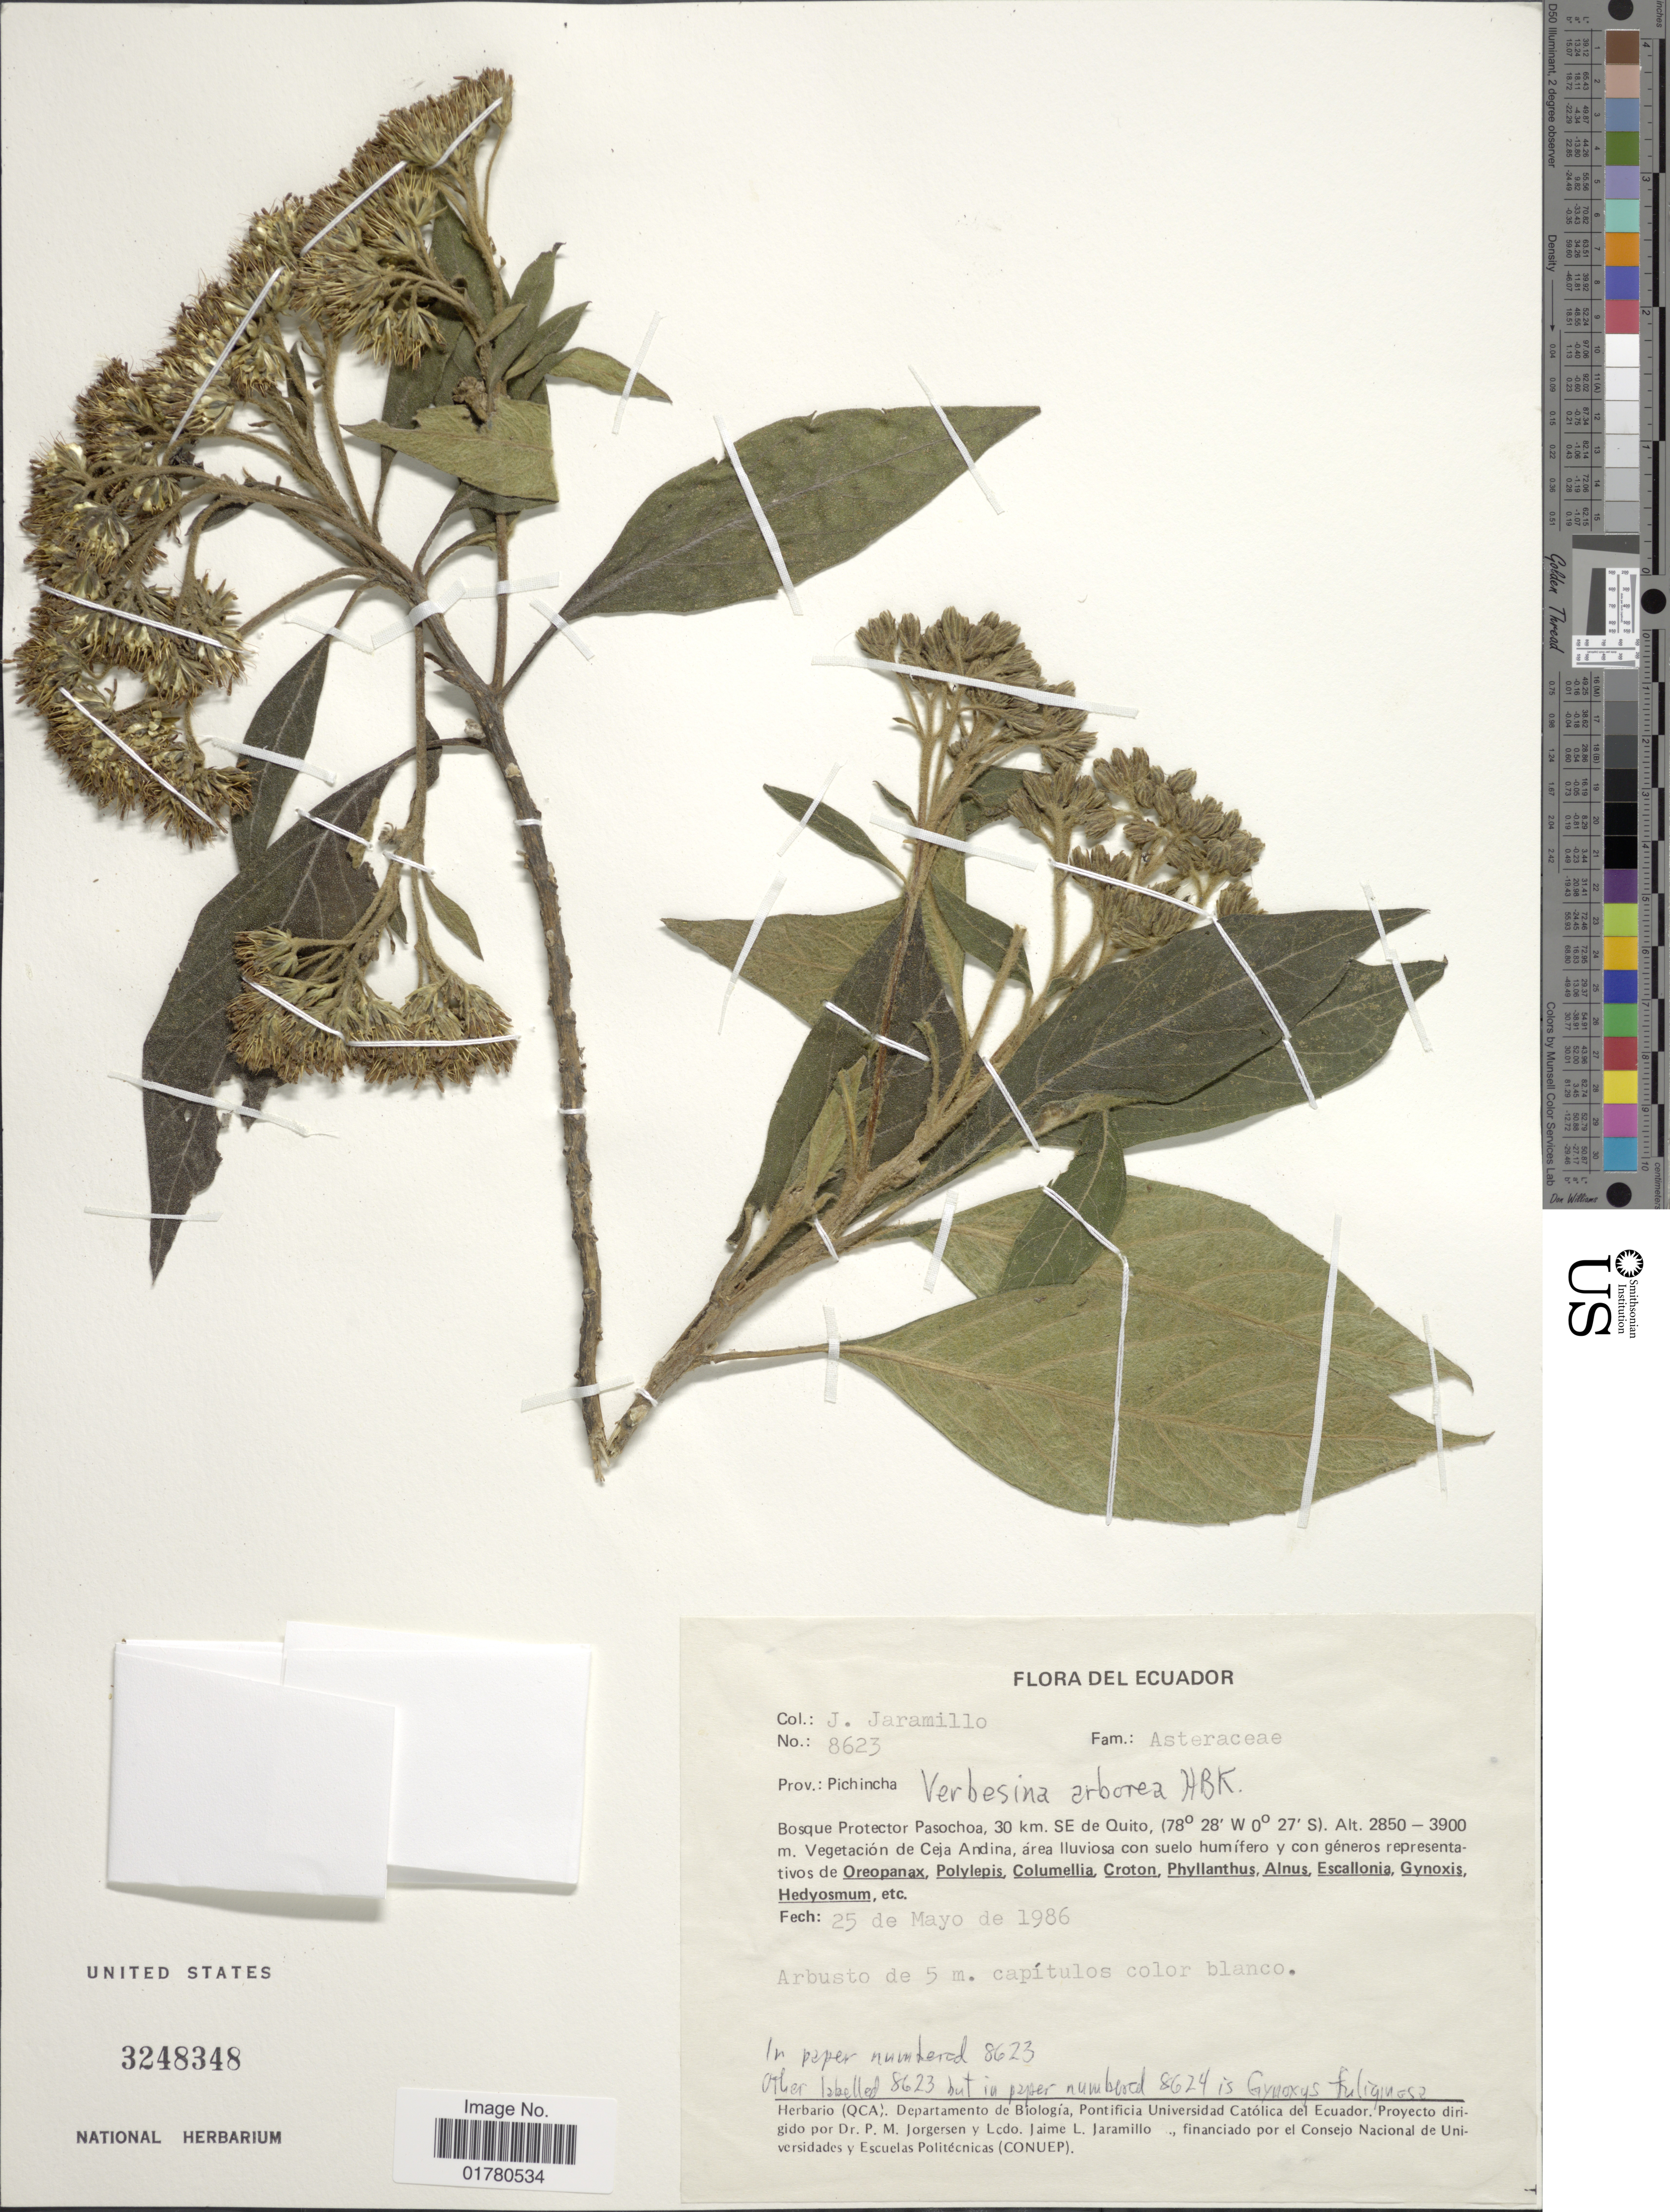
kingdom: Plantae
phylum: Tracheophyta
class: Magnoliopsida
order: Asterales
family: Asteraceae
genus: Verbesina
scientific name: Verbesina arborea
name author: Kunth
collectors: J. Jaramillo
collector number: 8623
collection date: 1986-05-25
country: Ecuador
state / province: Pichincha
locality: Bosque Protector Pasochoa, 30 km SE de Quito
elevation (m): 2850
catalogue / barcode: US 3248348